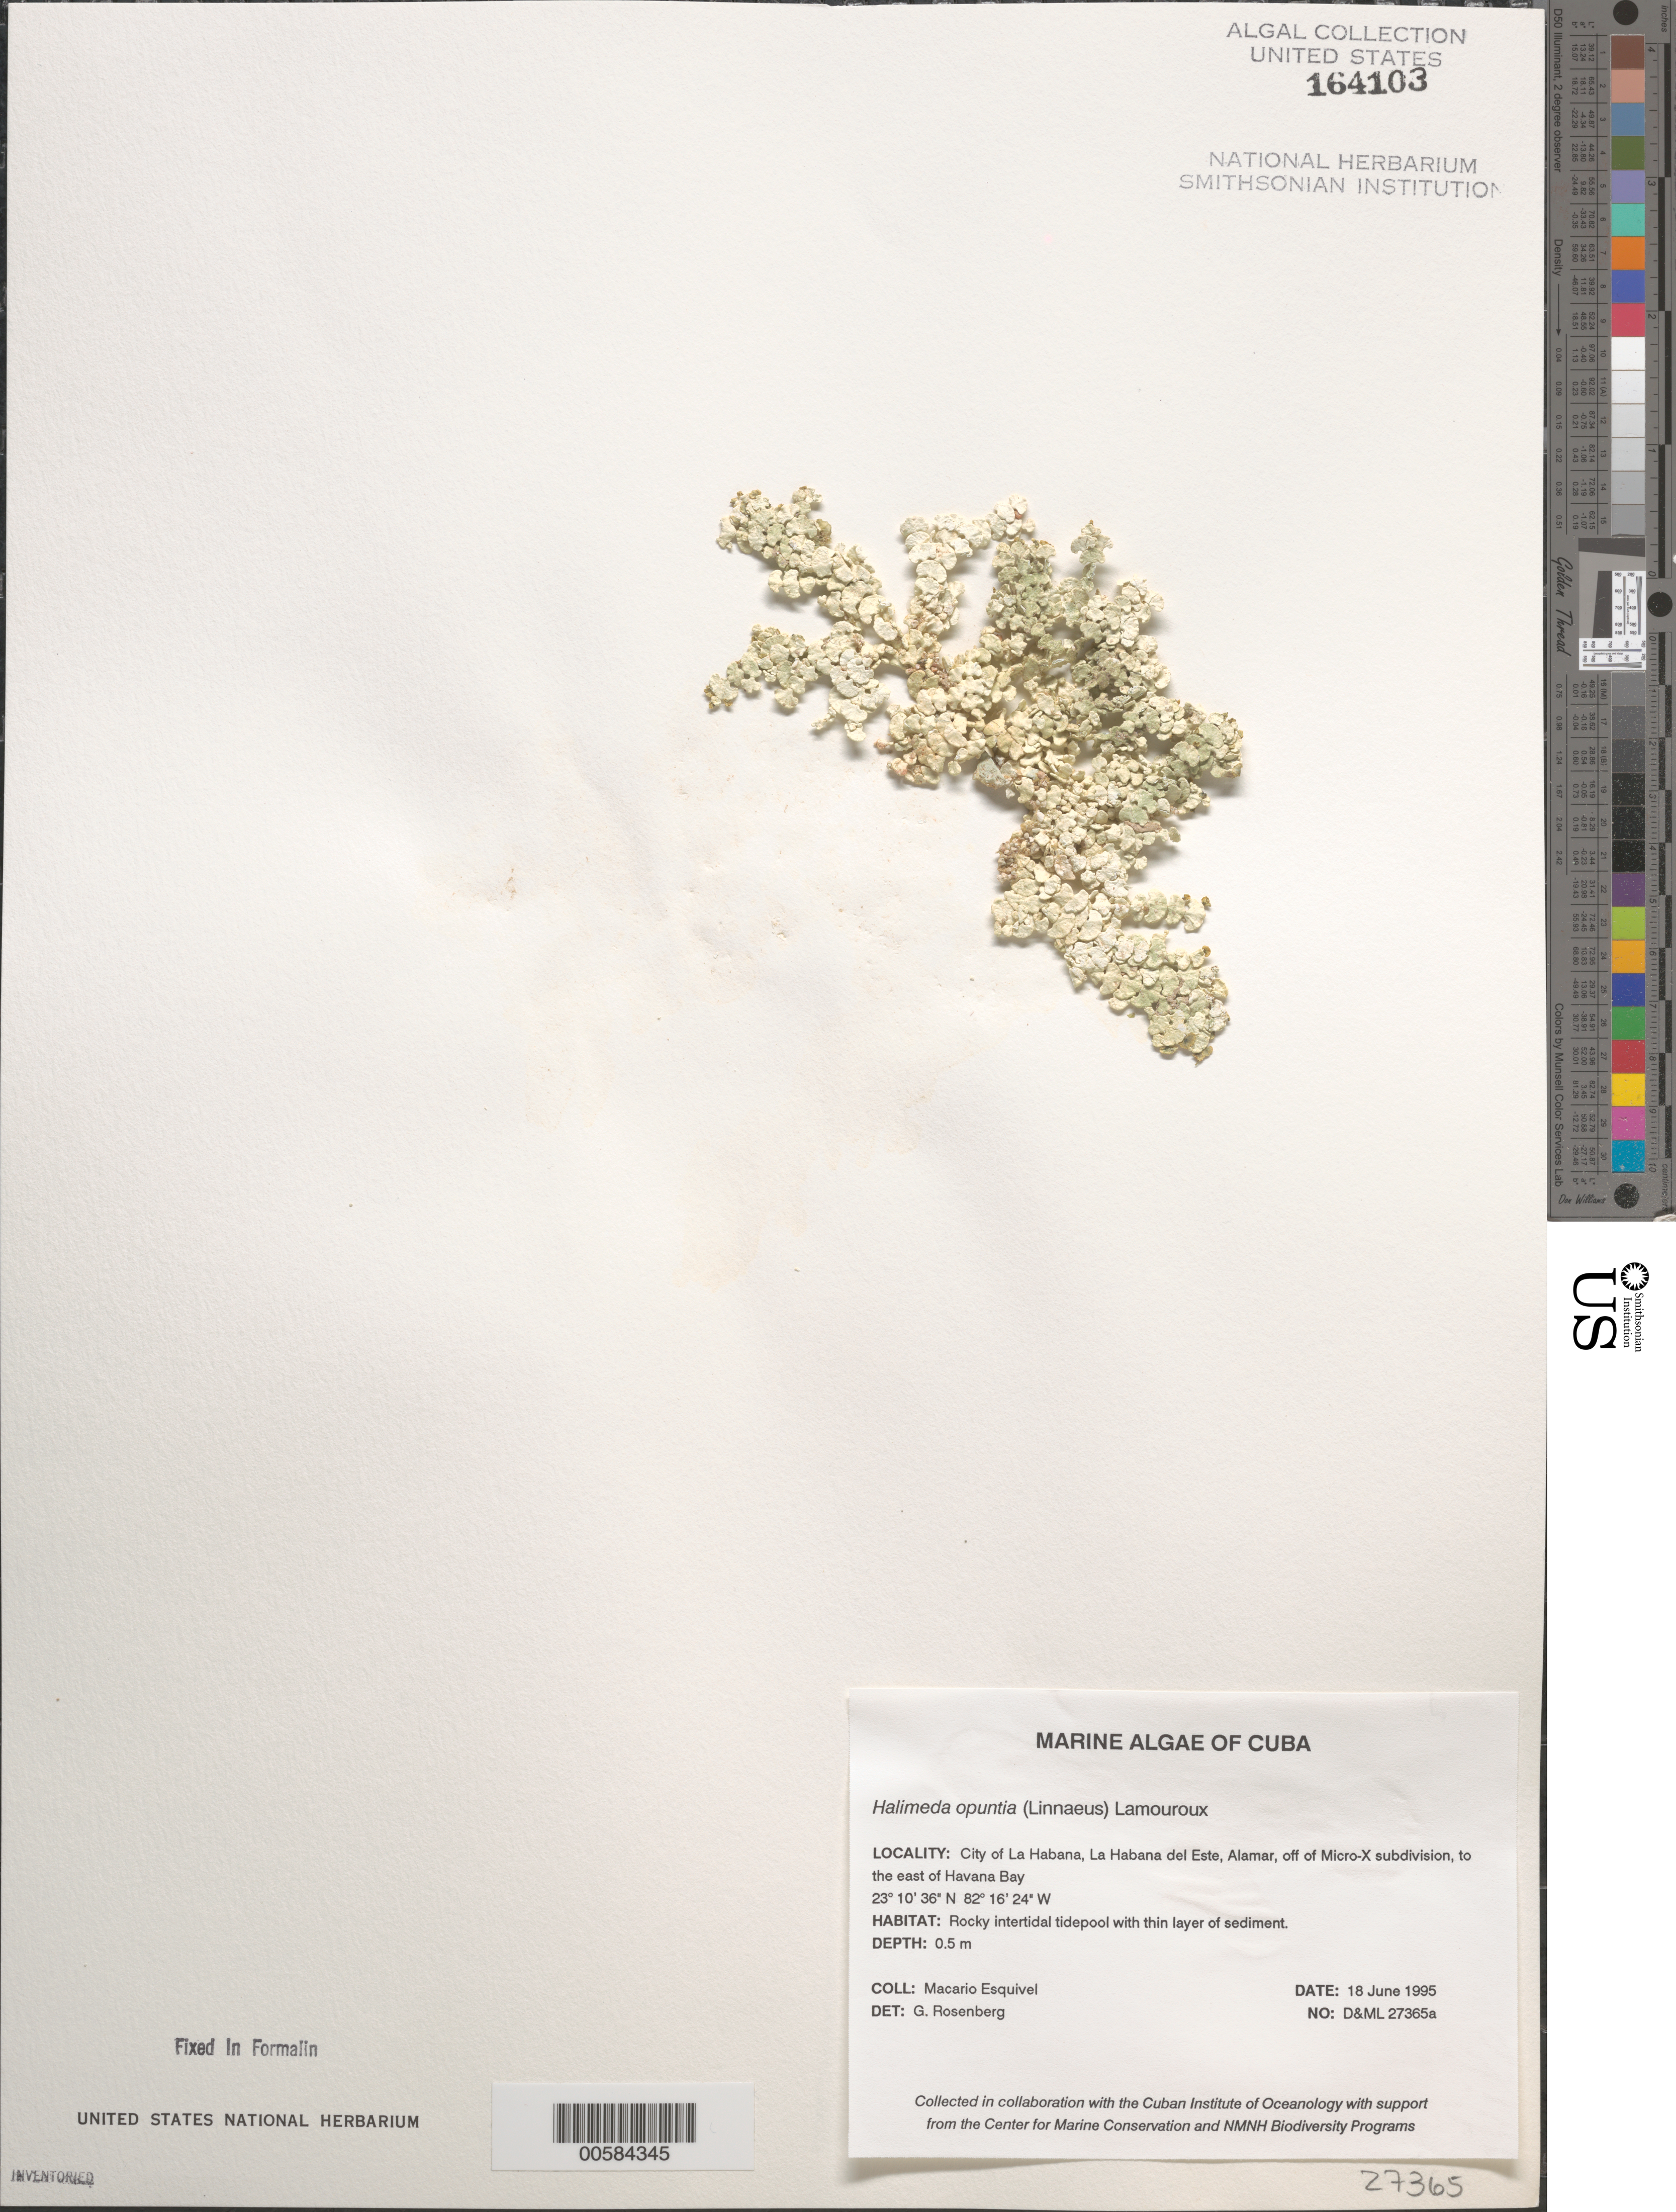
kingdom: Plantae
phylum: Chlorophyta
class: Ulvophyceae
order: Bryopsidales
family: Halimedaceae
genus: Halimeda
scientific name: Halimeda opuntia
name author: (L.) J.V.Lamouroux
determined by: Rosenberg, G.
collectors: M. Esquivel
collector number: D&ML 27365a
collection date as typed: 18 Jun 1995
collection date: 1995-06-18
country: Cuba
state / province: La Habana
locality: La Habana, La Habana del Este, Alamar, east of Havana Bay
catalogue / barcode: US 164103